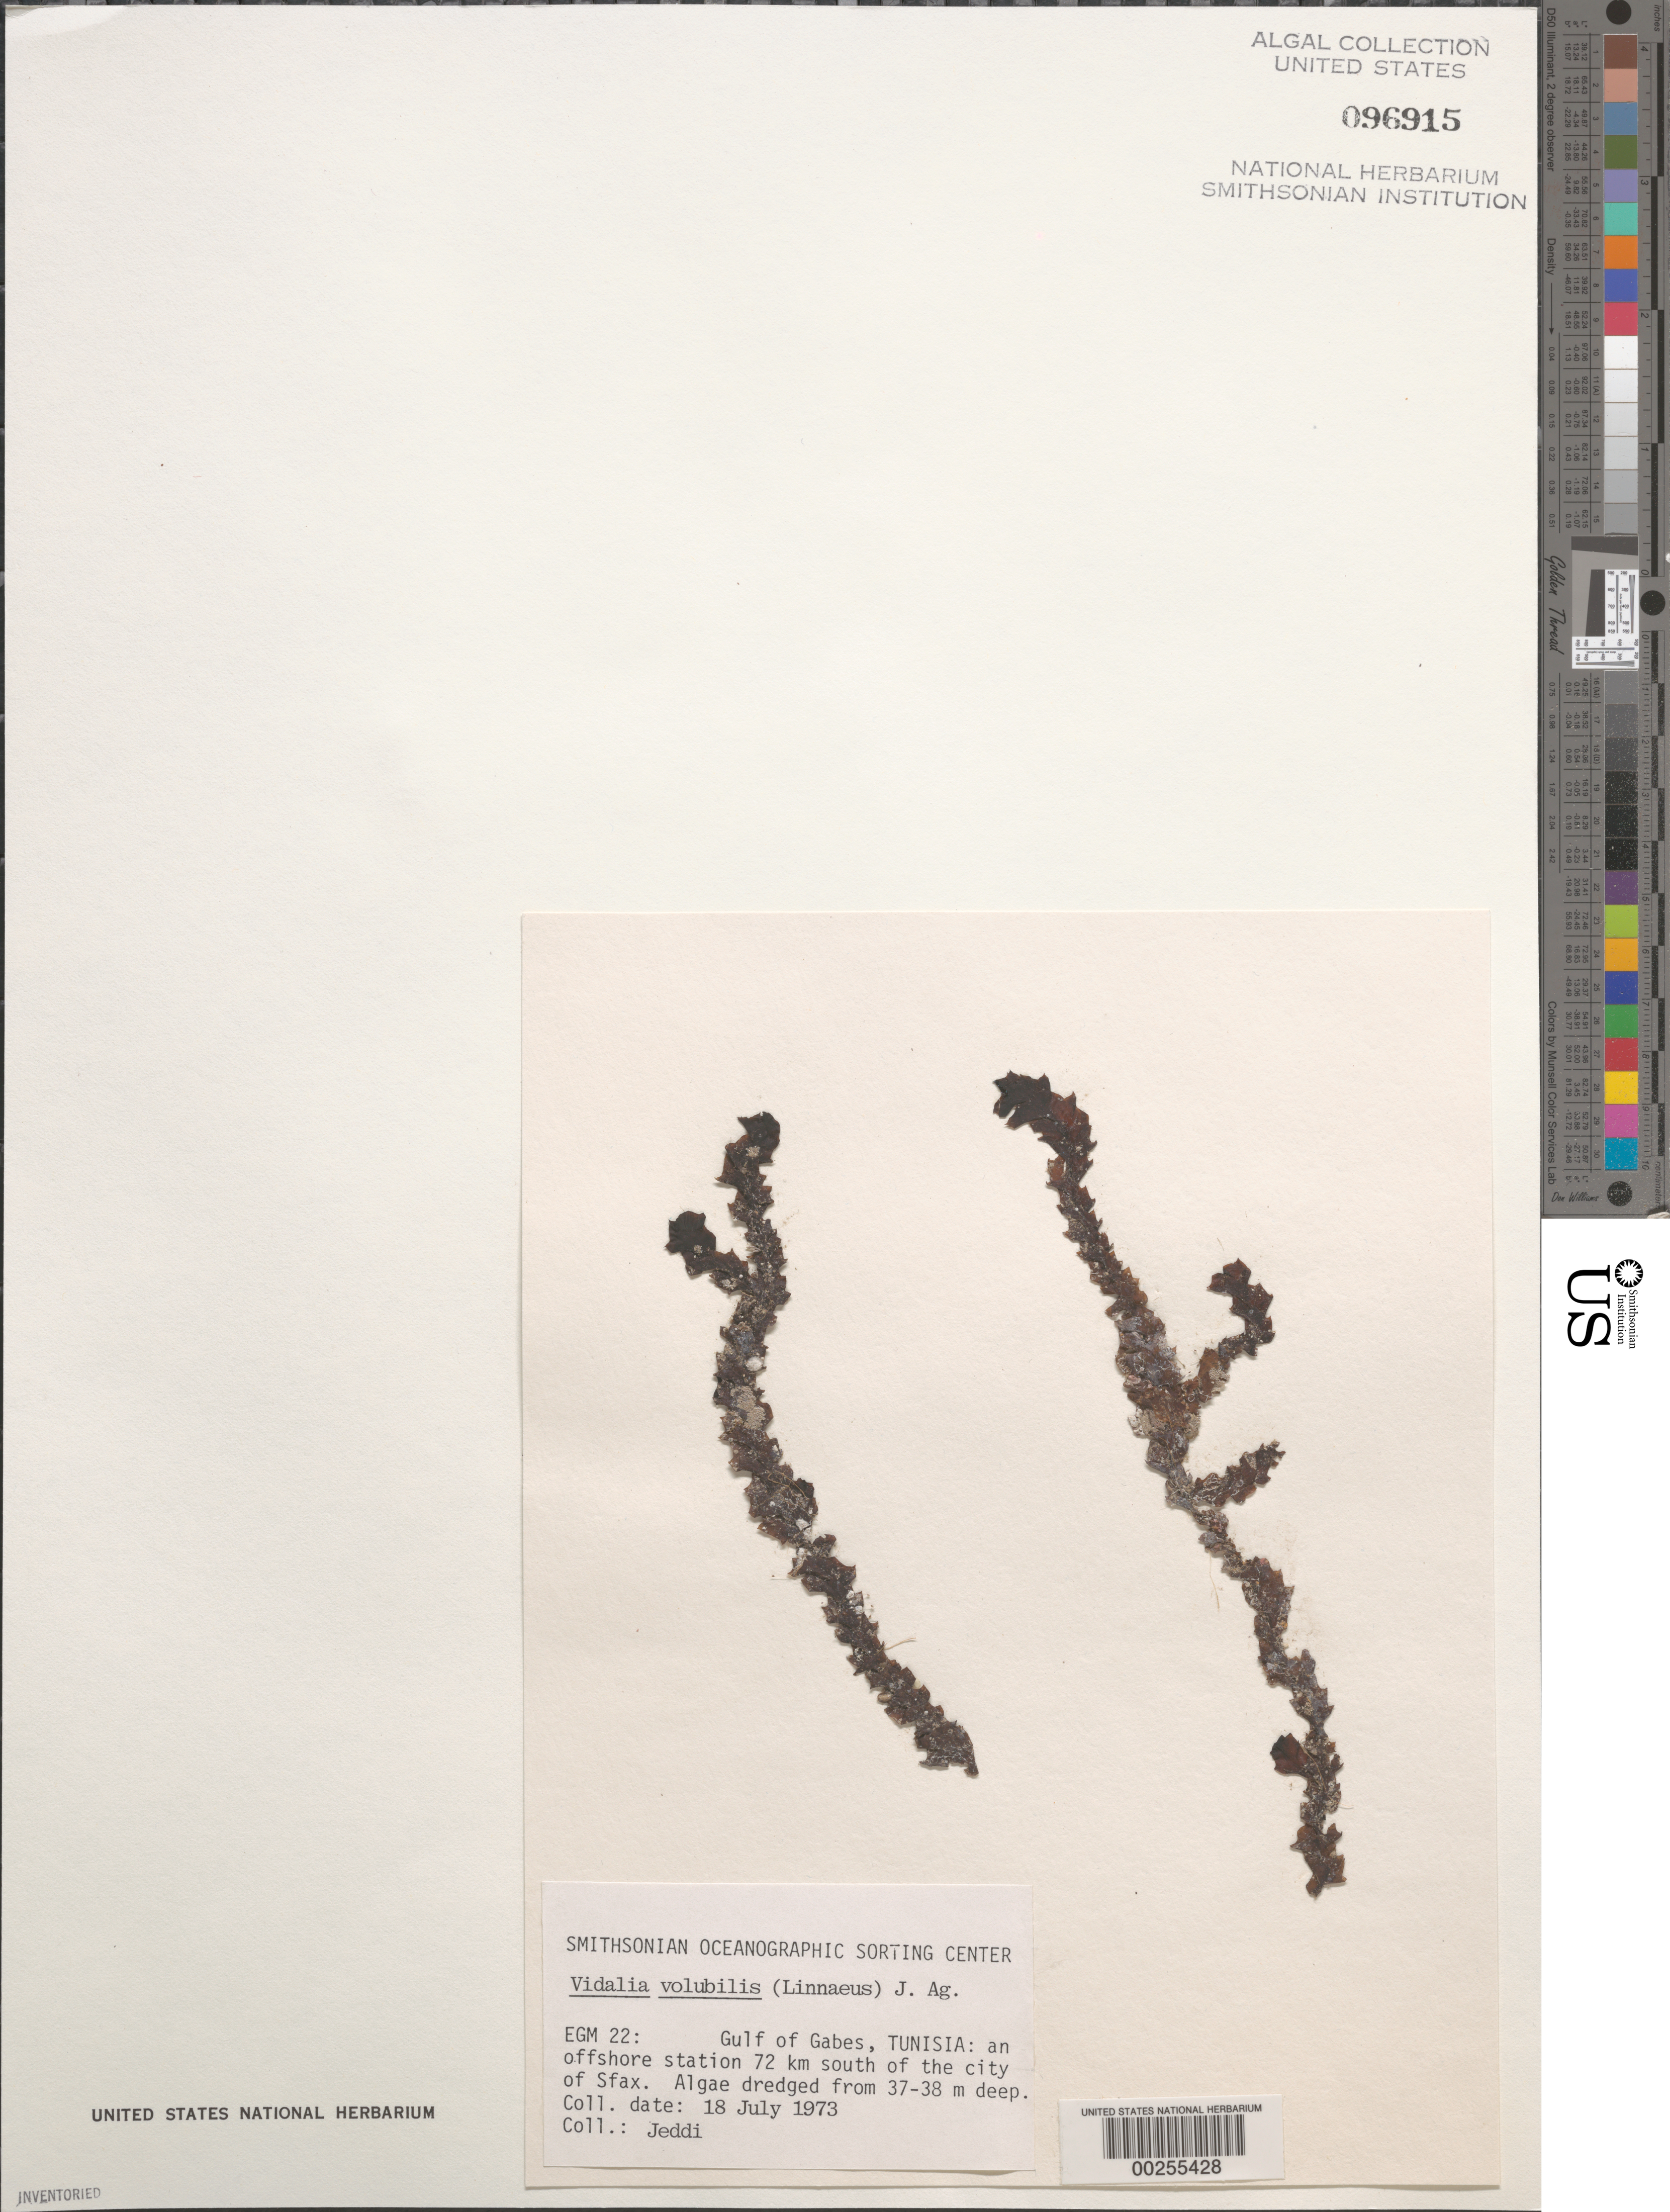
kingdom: Plantae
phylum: Rhodophyta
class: Florideophyceae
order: Ceramiales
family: Rhodomelaceae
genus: Osmundaria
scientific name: Osmundaria volubilis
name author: (L.) R.E. Norris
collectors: -. Jeddi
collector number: EGM 22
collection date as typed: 18 Jul 1973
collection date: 1973-07-18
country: Tunisia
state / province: Sfax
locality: Gulf of gabes, 72 km south of sfax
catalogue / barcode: US 96915